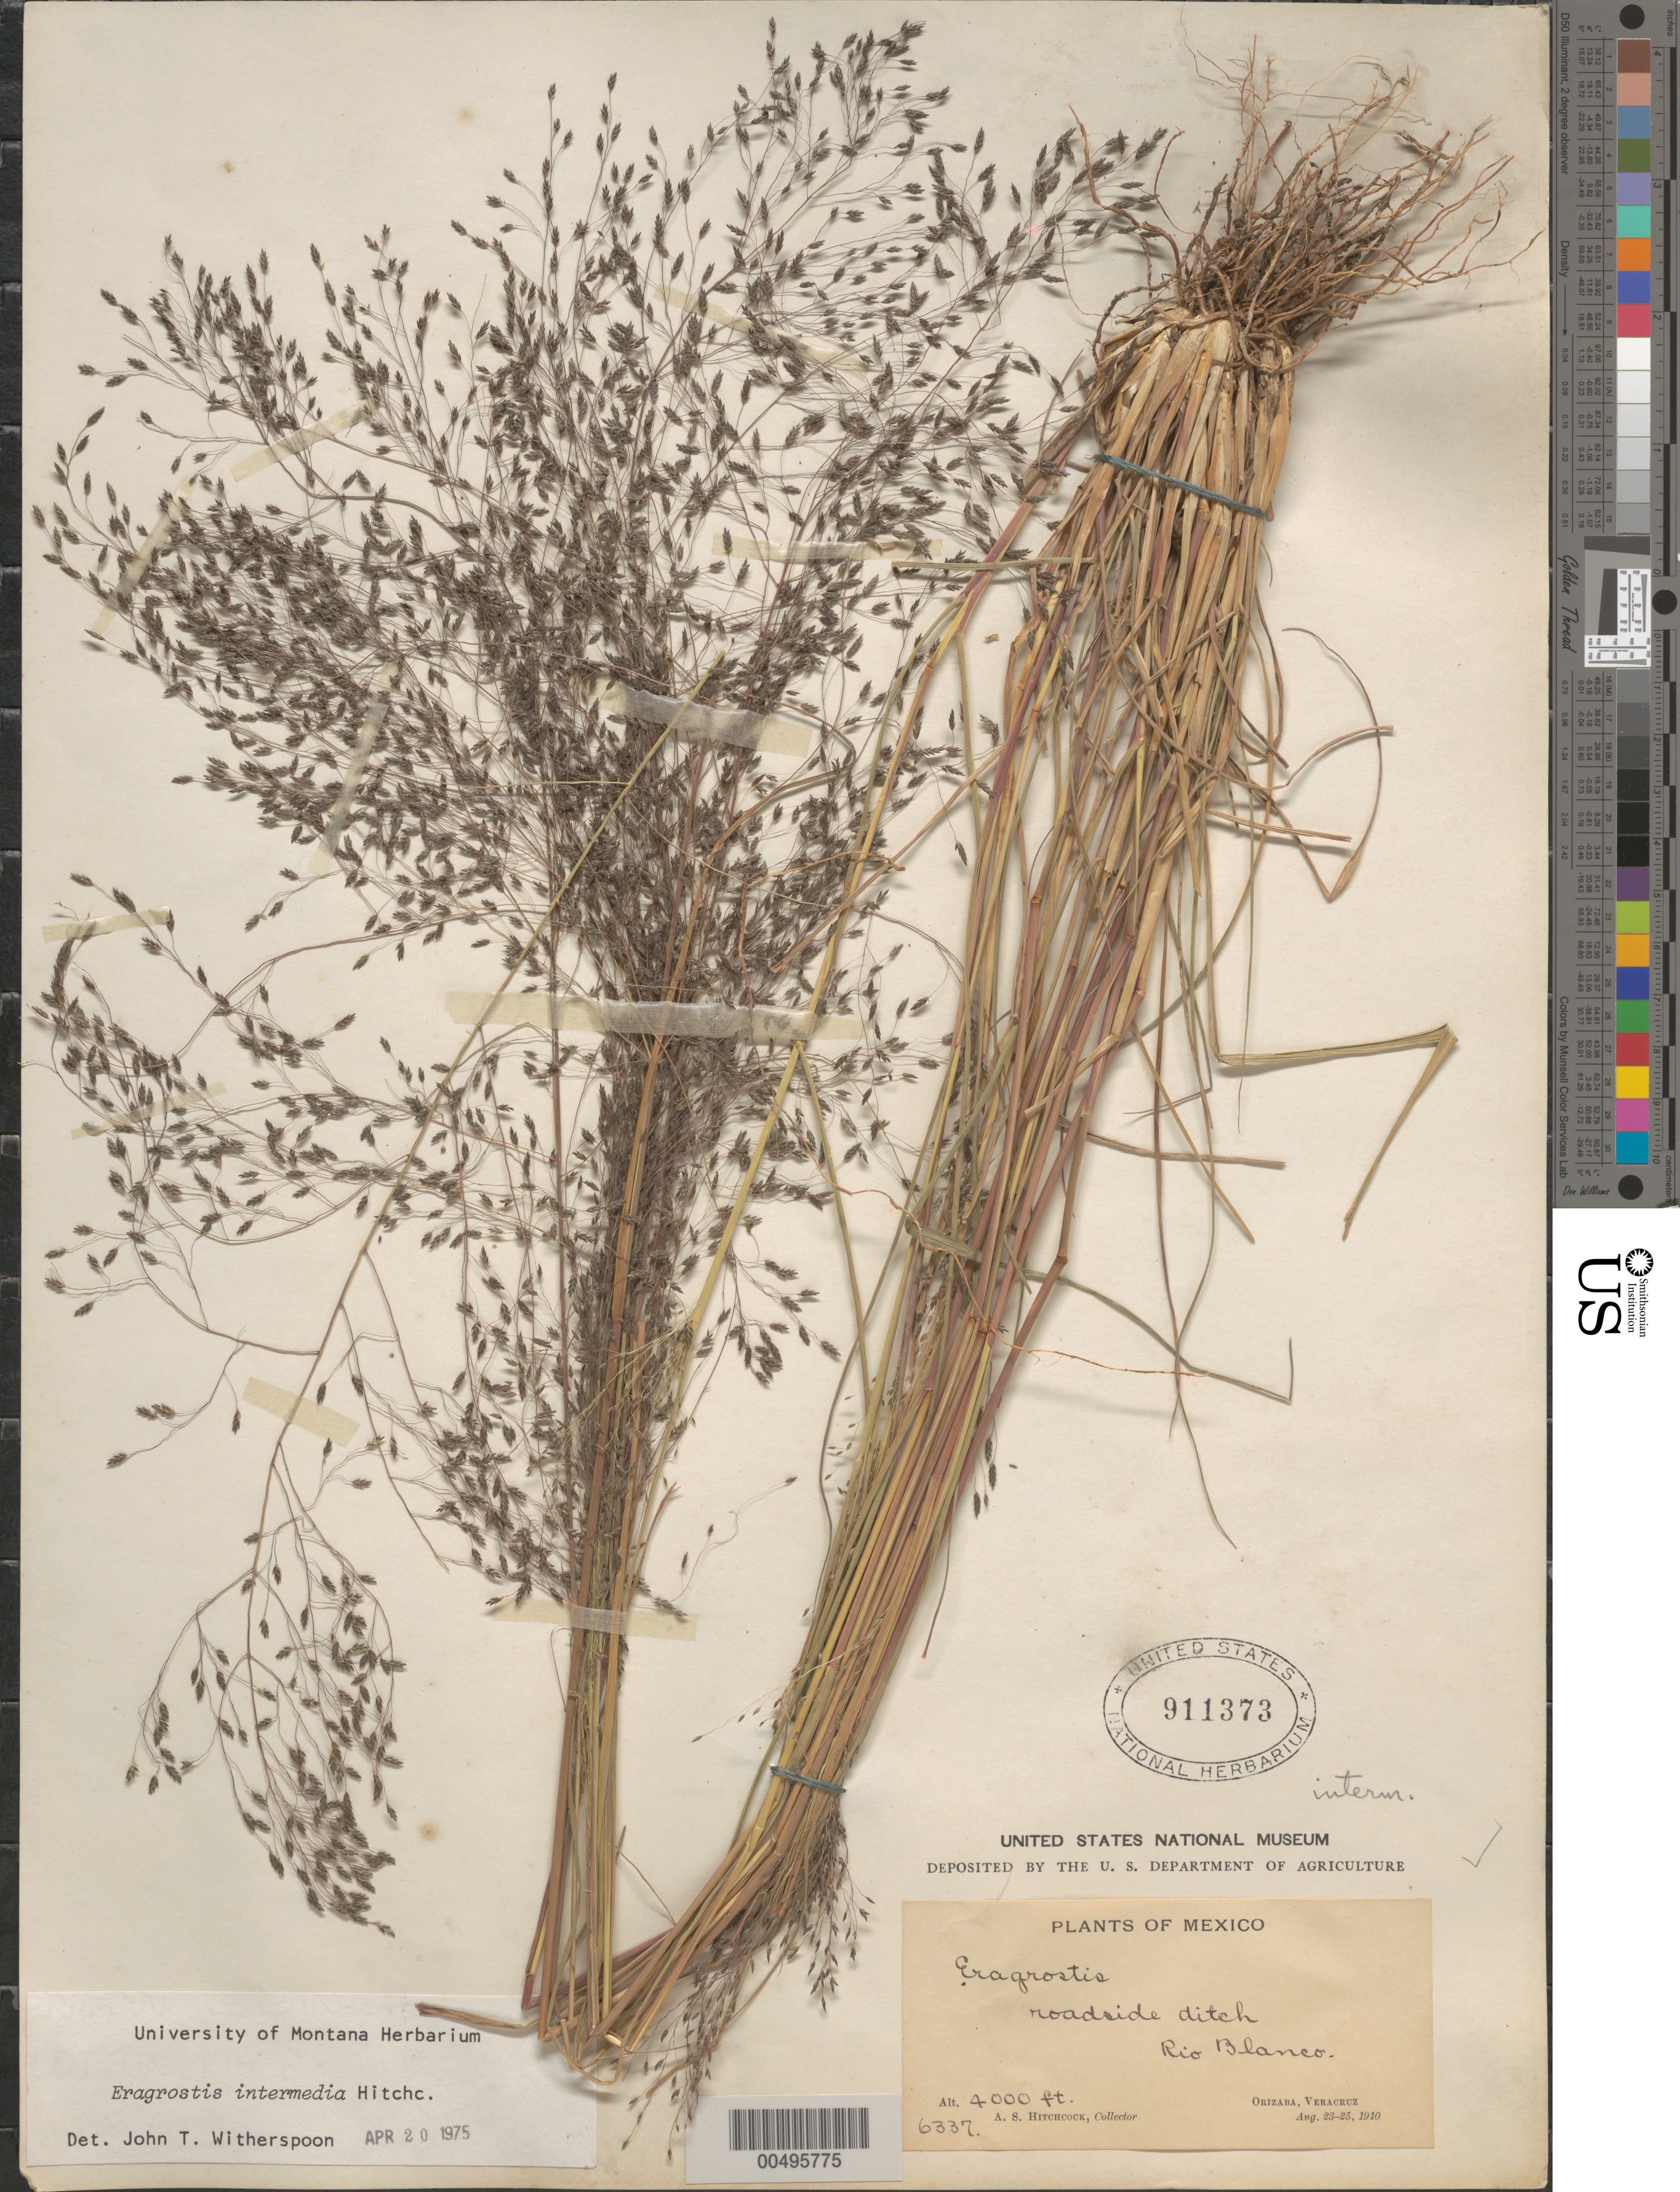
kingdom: Plantae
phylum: Tracheophyta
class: Liliopsida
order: Poales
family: Poaceae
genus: Eragrostis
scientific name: Eragrostis intermedia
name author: Hitchc.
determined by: Witherspoon, John T.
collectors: A. S. Hitchcock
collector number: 6337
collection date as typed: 23 Aug 1910 to 25 Aug 1910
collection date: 1910-08-23/1910-08-25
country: Mexico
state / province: Veracruz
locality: Orizaba, Rio Blanco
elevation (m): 1219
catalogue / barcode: US 911373